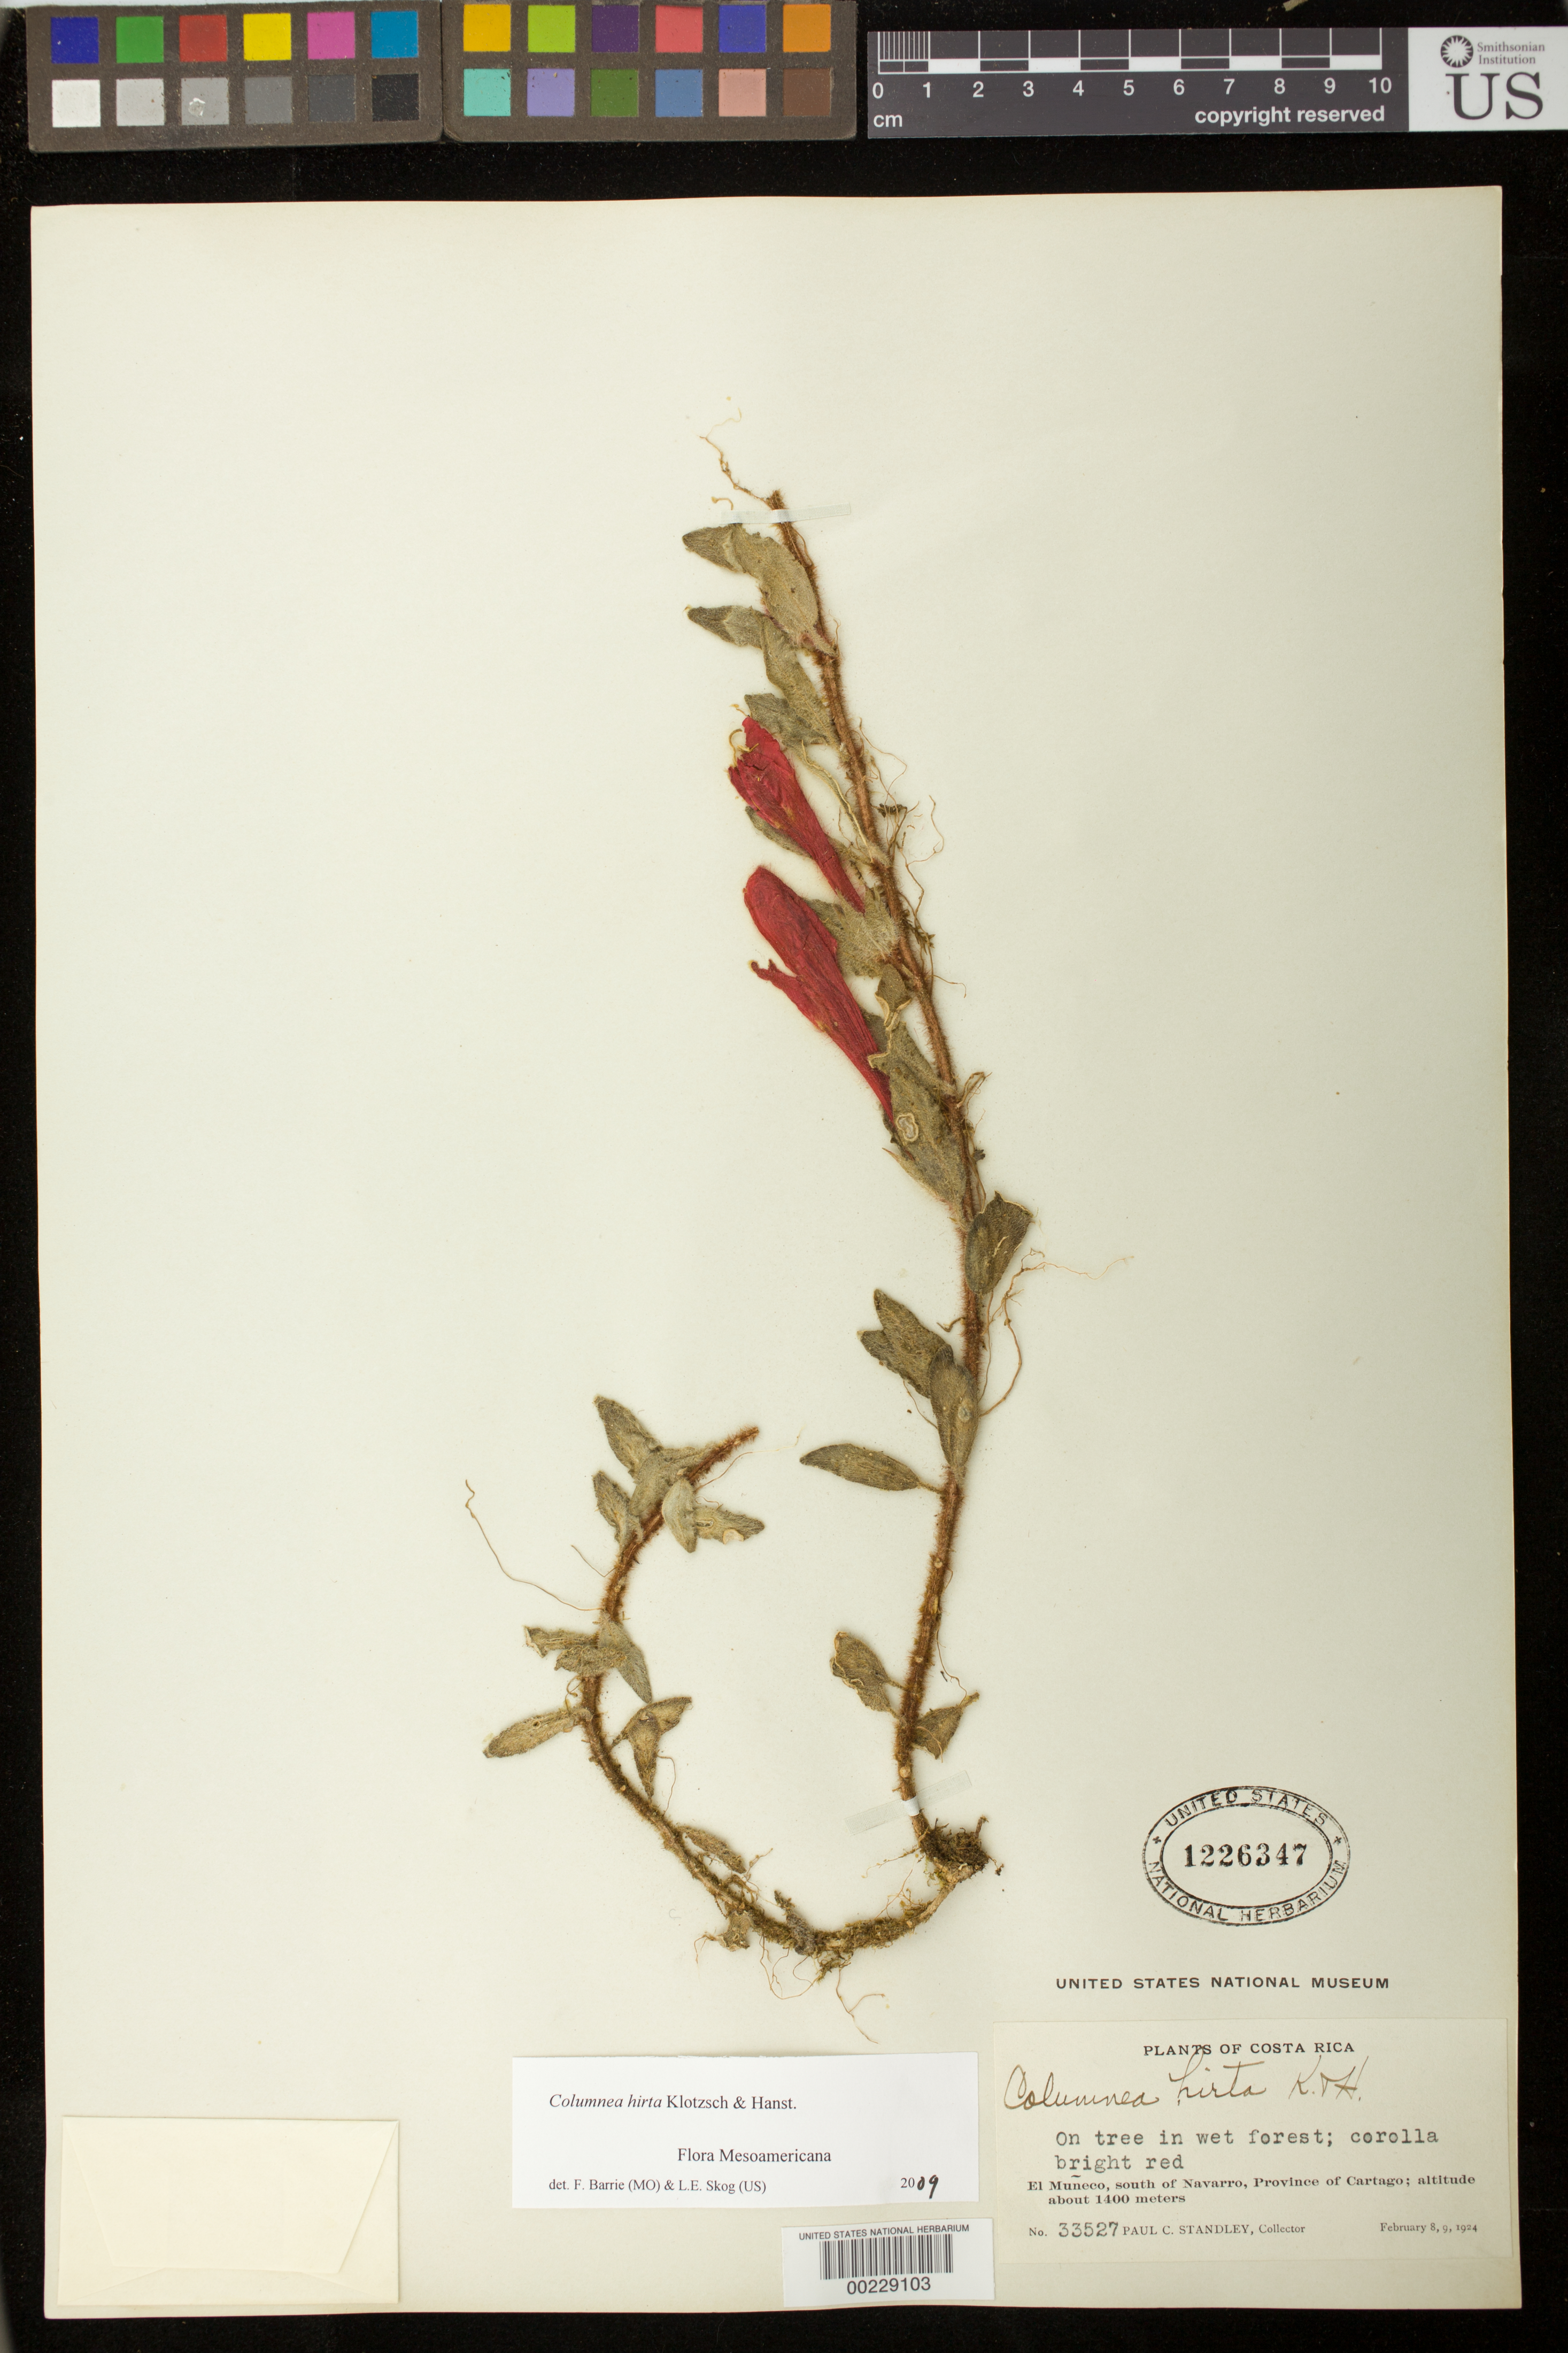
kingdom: Plantae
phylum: Tracheophyta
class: Magnoliopsida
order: Lamiales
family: Gesneriaceae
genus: Columnea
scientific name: Columnea hirta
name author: Klotzsch & Hanst.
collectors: P. C. Standley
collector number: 33527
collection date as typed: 8-9 Feb 1924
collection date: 1924-02-08/1924-02-09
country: Costa Rica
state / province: Cartago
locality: El Muneco, S of Navarro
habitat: On tree in wet forest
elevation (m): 1400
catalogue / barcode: US 1226347